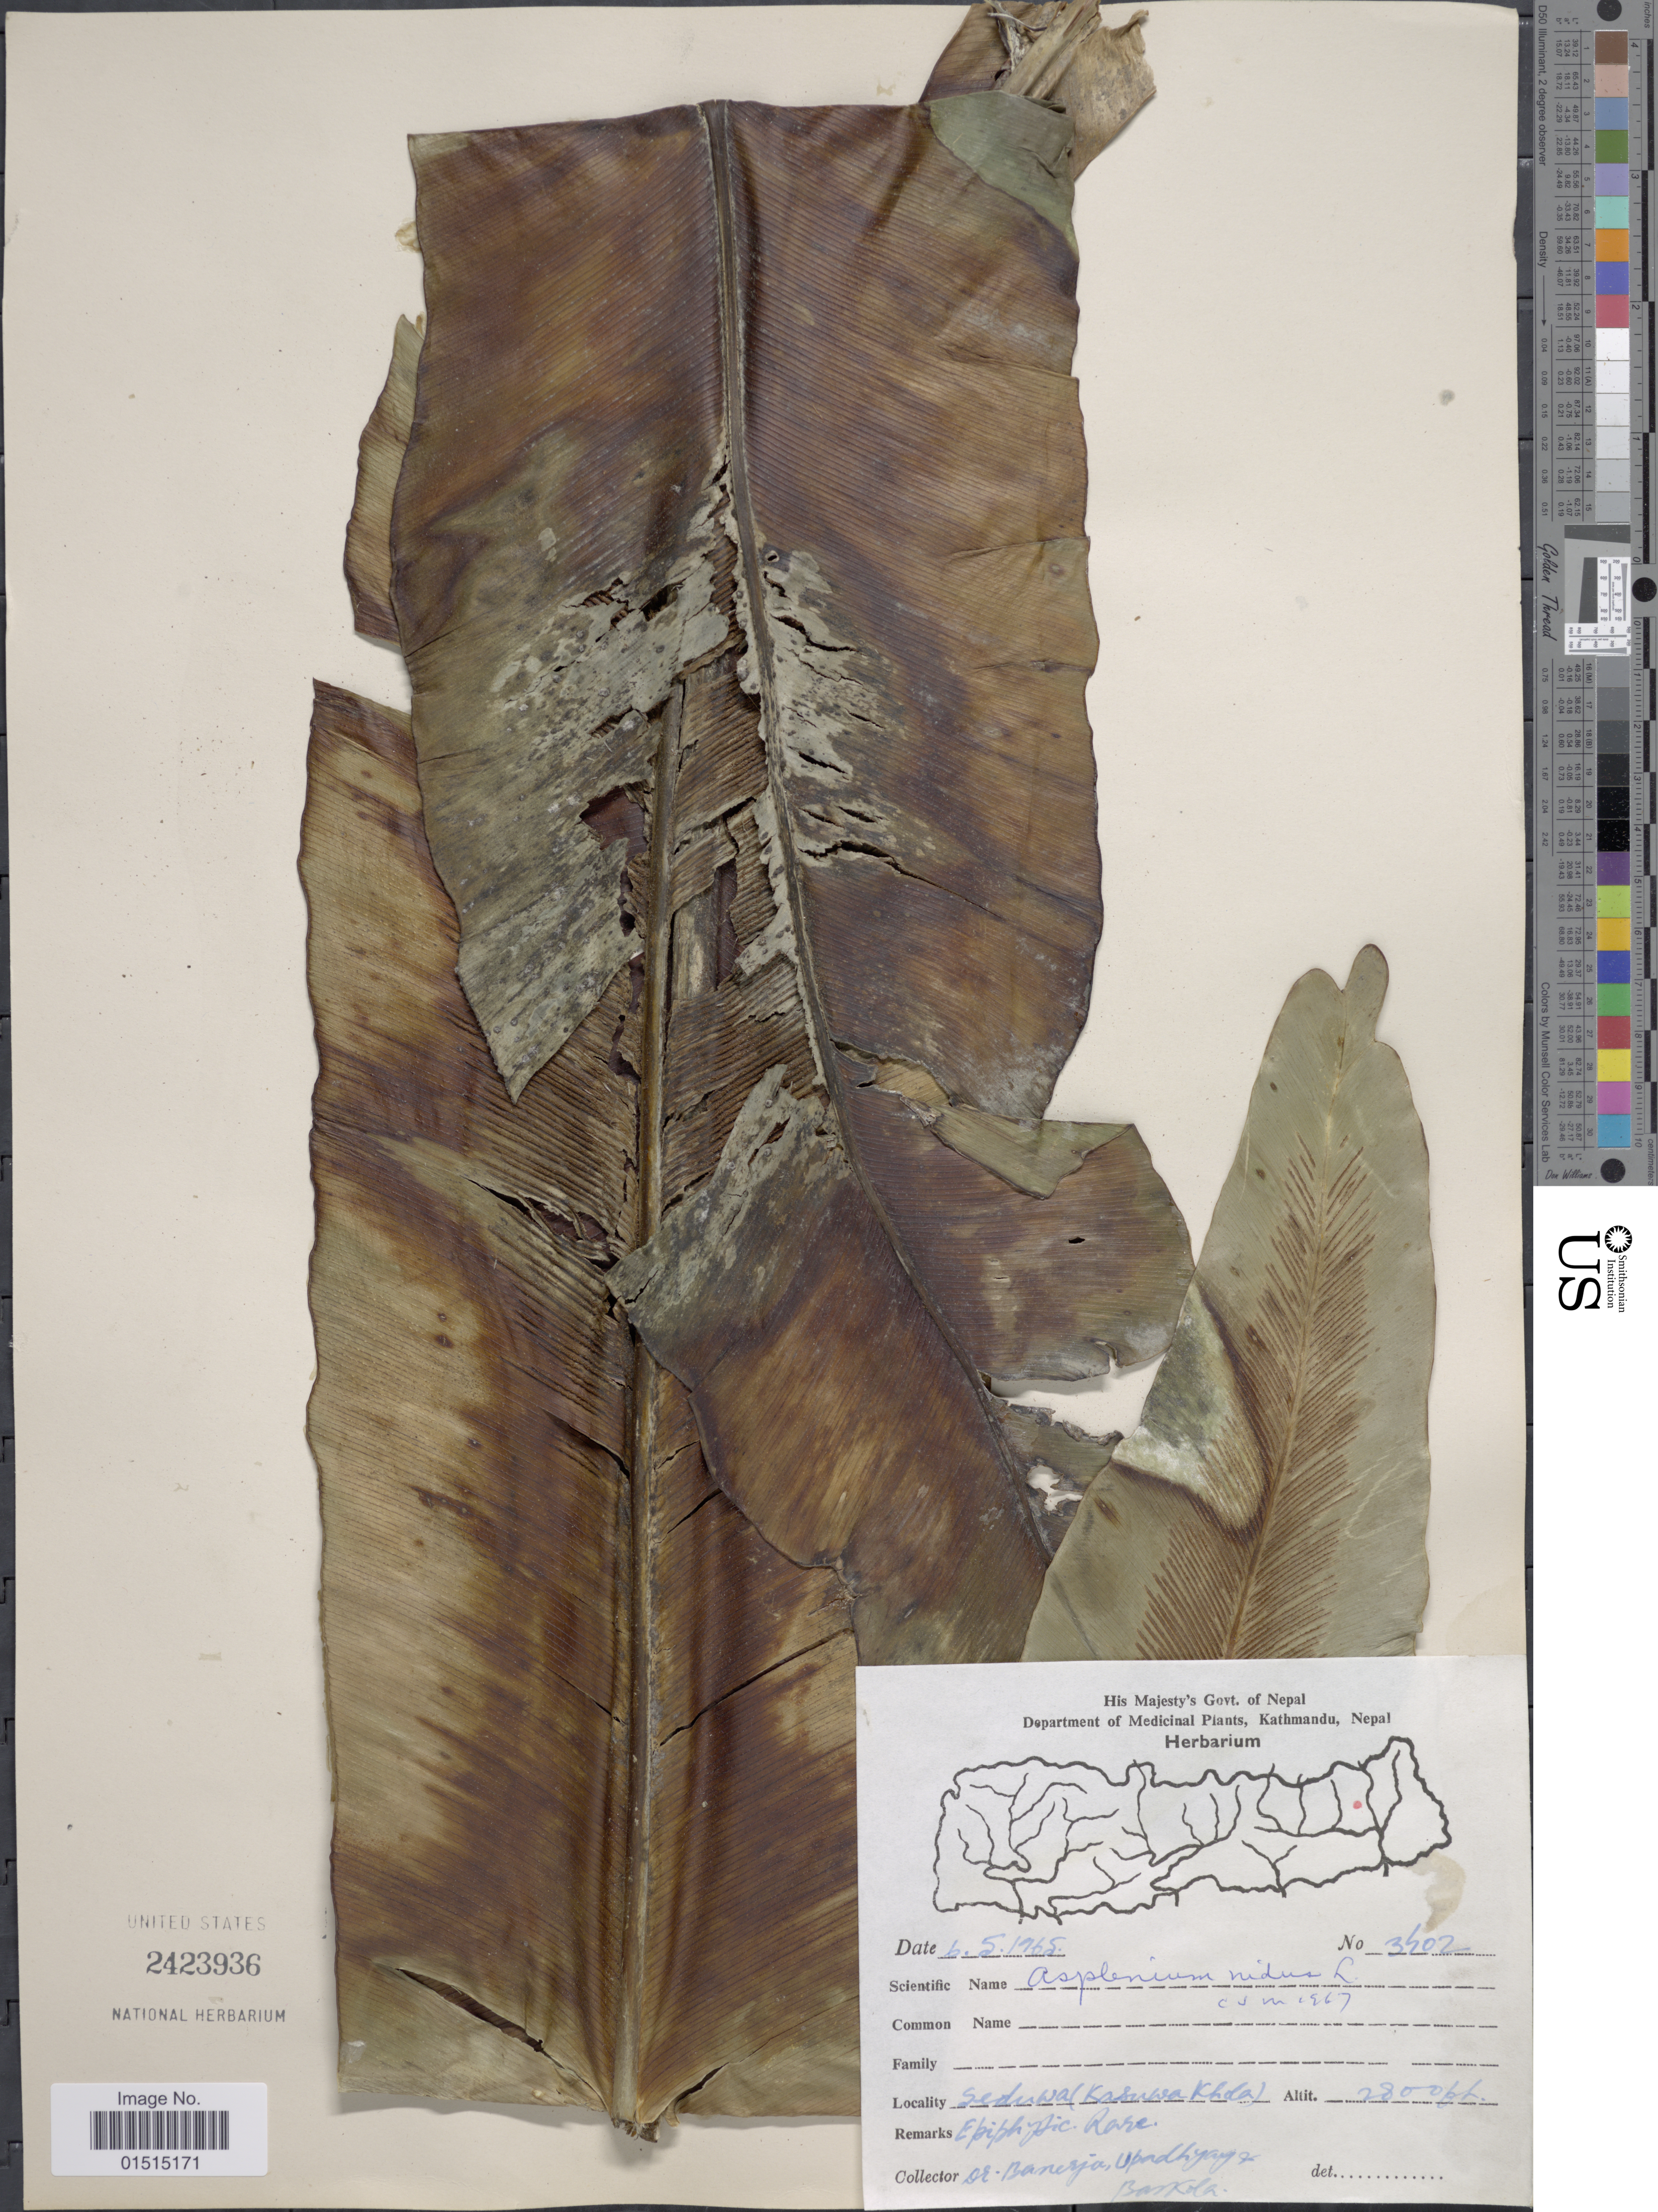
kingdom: Plantae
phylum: Tracheophyta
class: Polypodiopsida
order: Polypodiales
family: Aspleniaceae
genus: Asplenium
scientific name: Asplenium nidus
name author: L.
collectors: -. Banerji, Upadhyay, -- & Baskola, --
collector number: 3402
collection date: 1965-05-06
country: Nepal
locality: Seduwa (Kasuwa Khola) [interpreted]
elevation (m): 853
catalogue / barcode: US 2423936